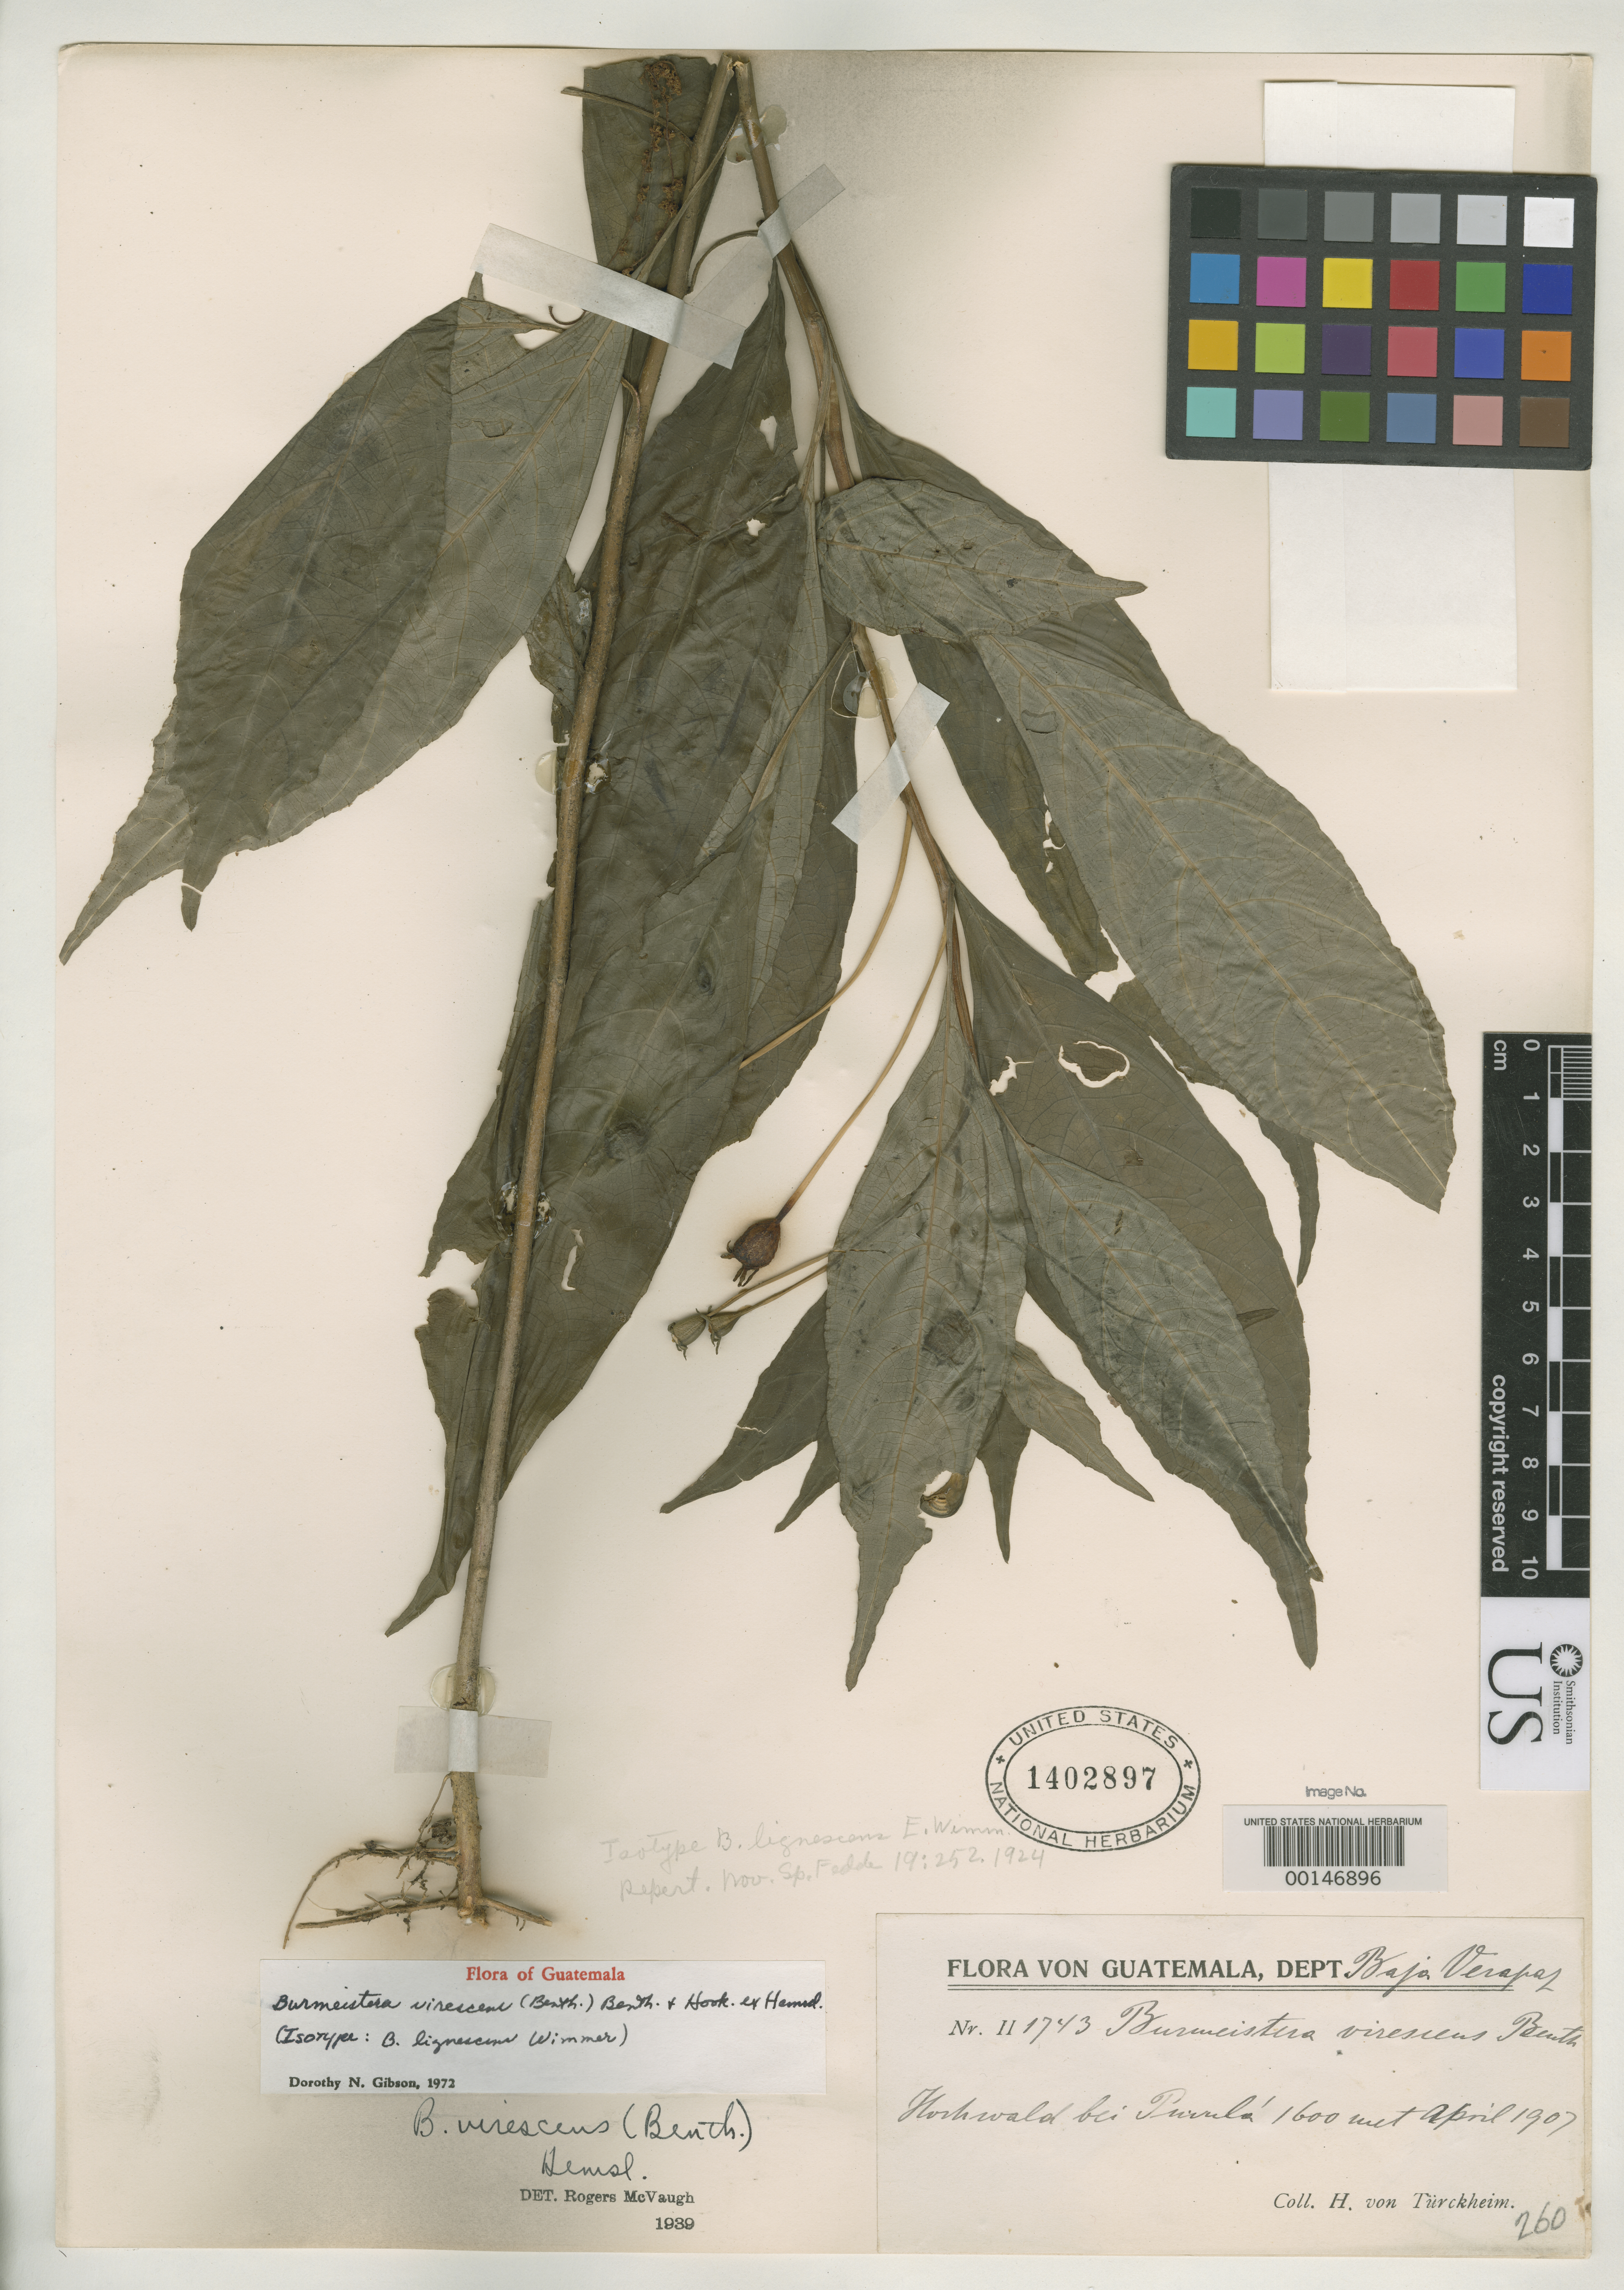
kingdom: Plantae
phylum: Tracheophyta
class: Magnoliopsida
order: Asterales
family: Campanulaceae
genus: Centropogon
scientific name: Centropogon lignescens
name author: E. Wimm.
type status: Isotype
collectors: H. von Türckheim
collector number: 1743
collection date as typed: Apr 1907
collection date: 1907-04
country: Guatemala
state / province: Baja Verapaz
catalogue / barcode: US 1402897